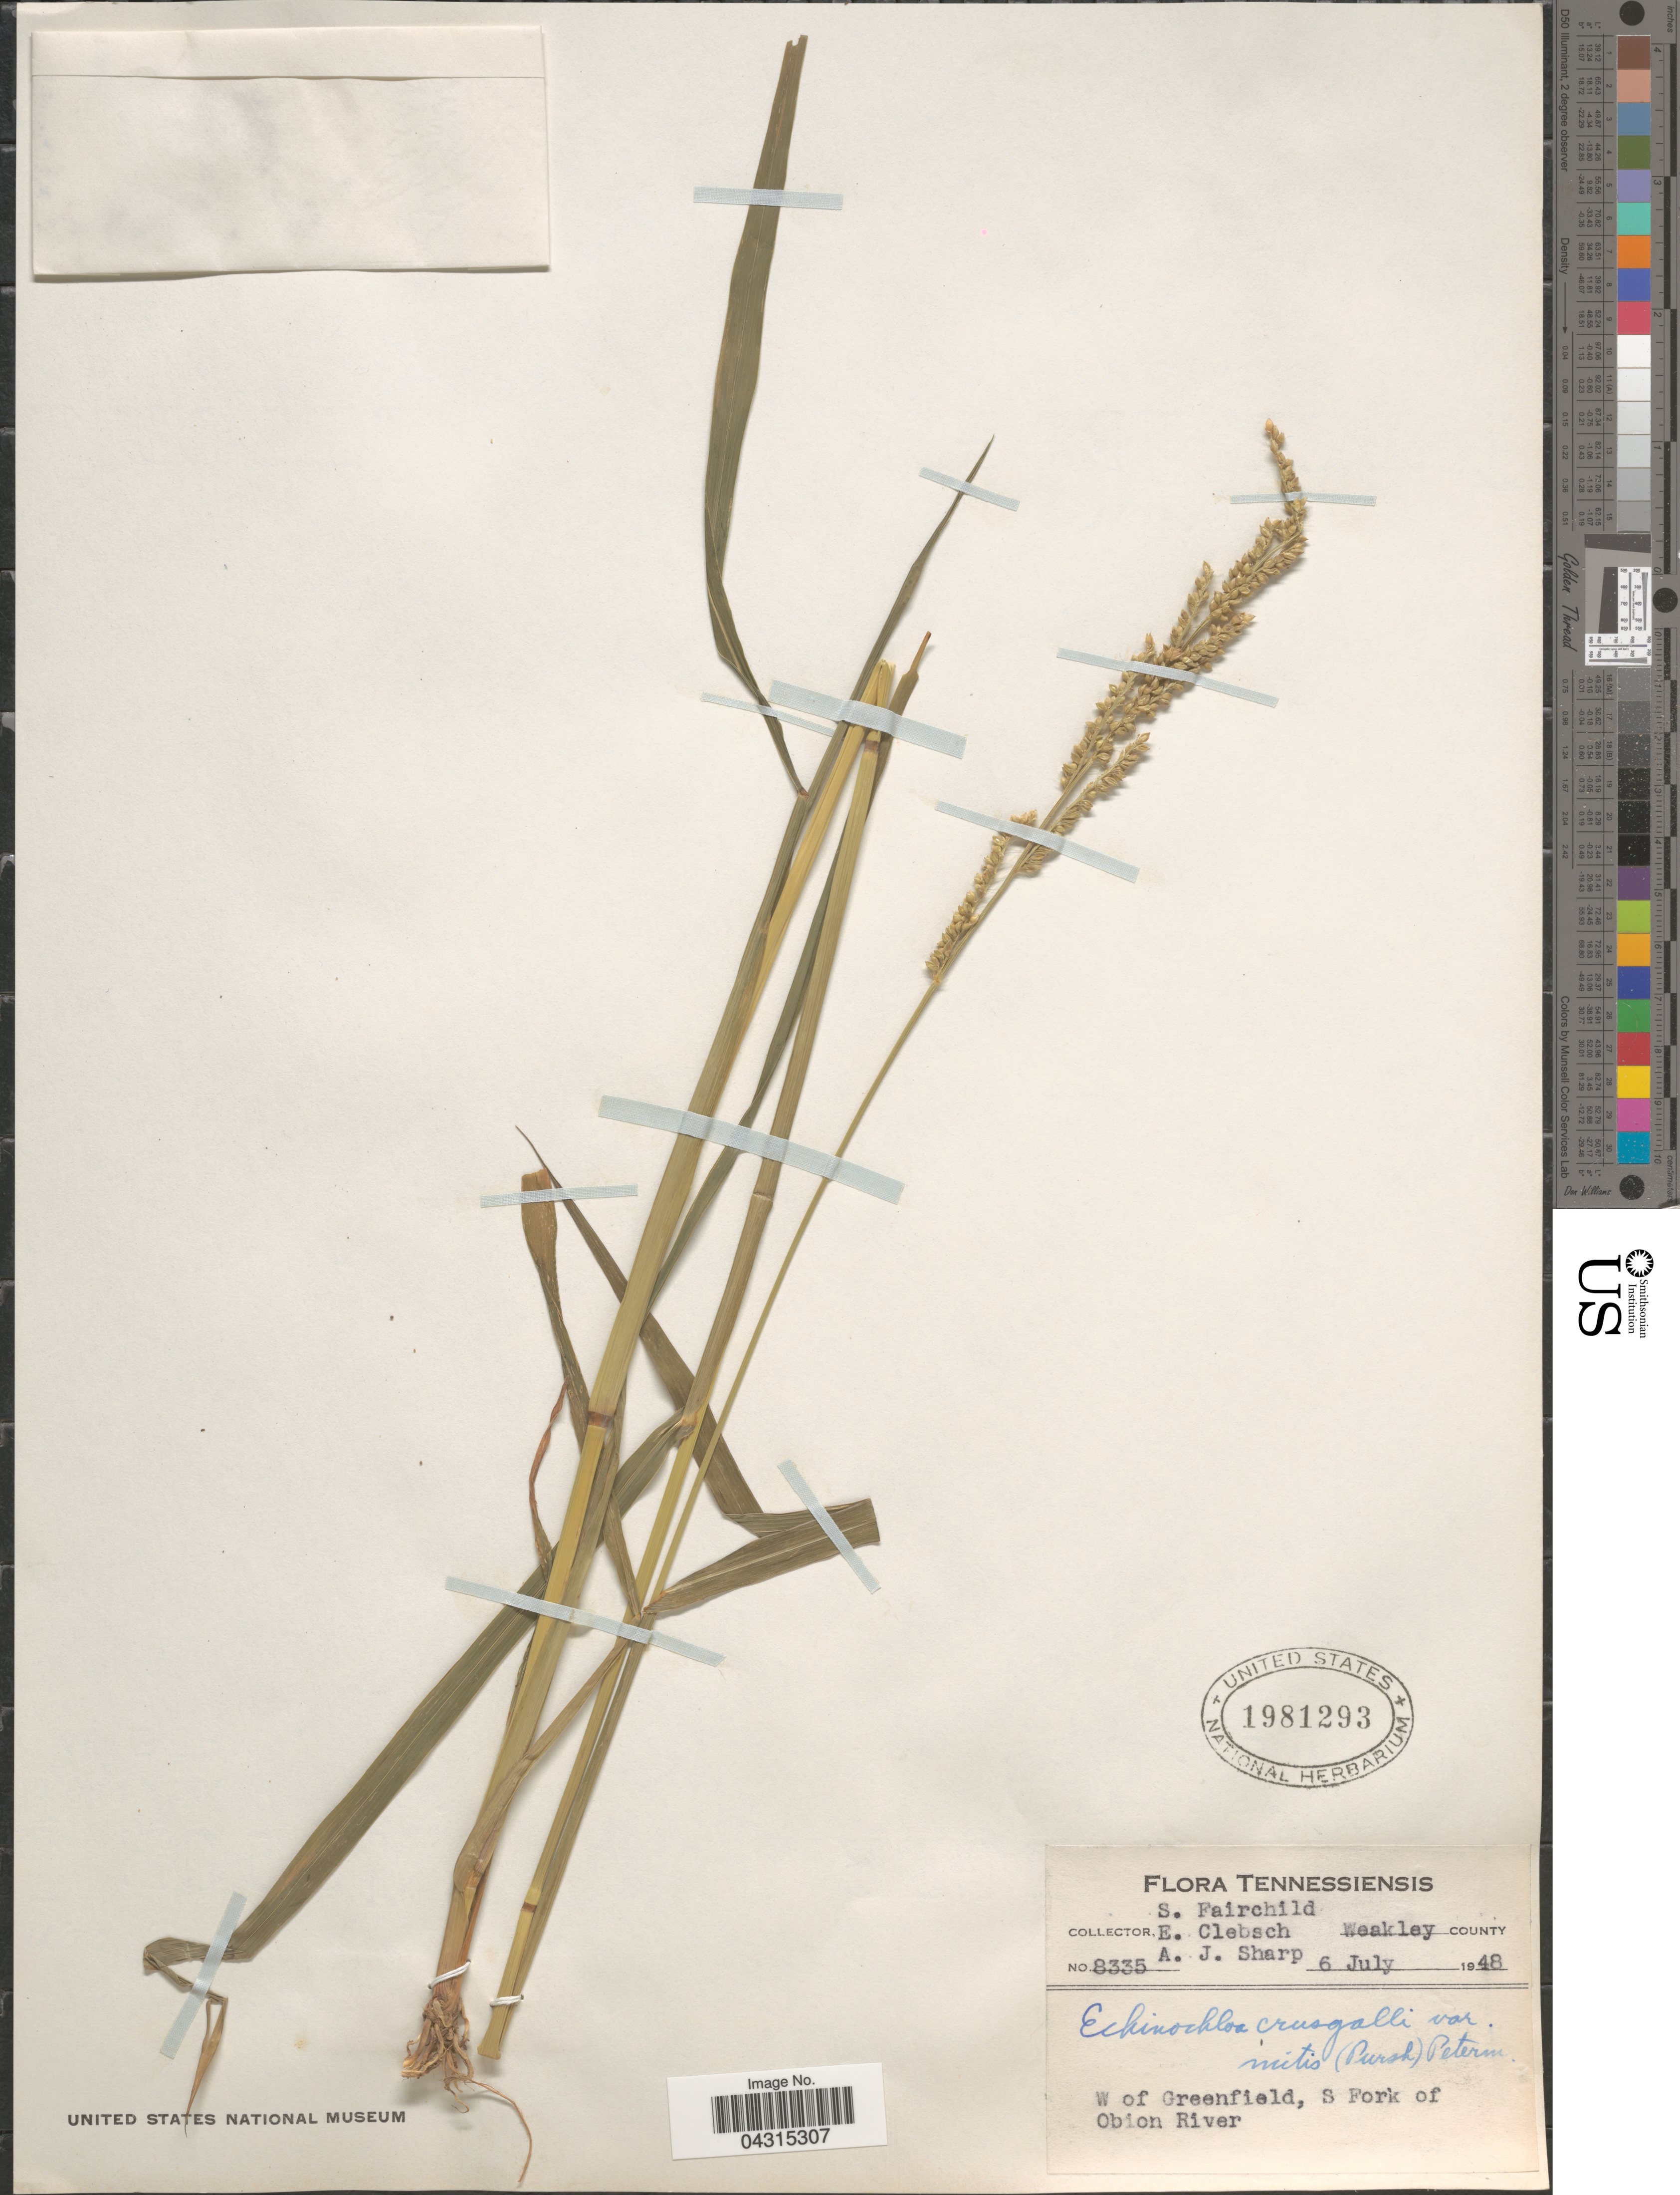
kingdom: Plantae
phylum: Tracheophyta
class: Liliopsida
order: Poales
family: Poaceae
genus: Echinochloa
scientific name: Echinochloa crus-galli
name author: (L.) P. Beauv.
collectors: S. Fairchild, E. Clebsch & A. J. Sharp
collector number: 8335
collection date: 1948-07-06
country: United States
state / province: Tennessee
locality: Weakley County. W of Greenfield, S Fork of Obion River.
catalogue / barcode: US 1981293